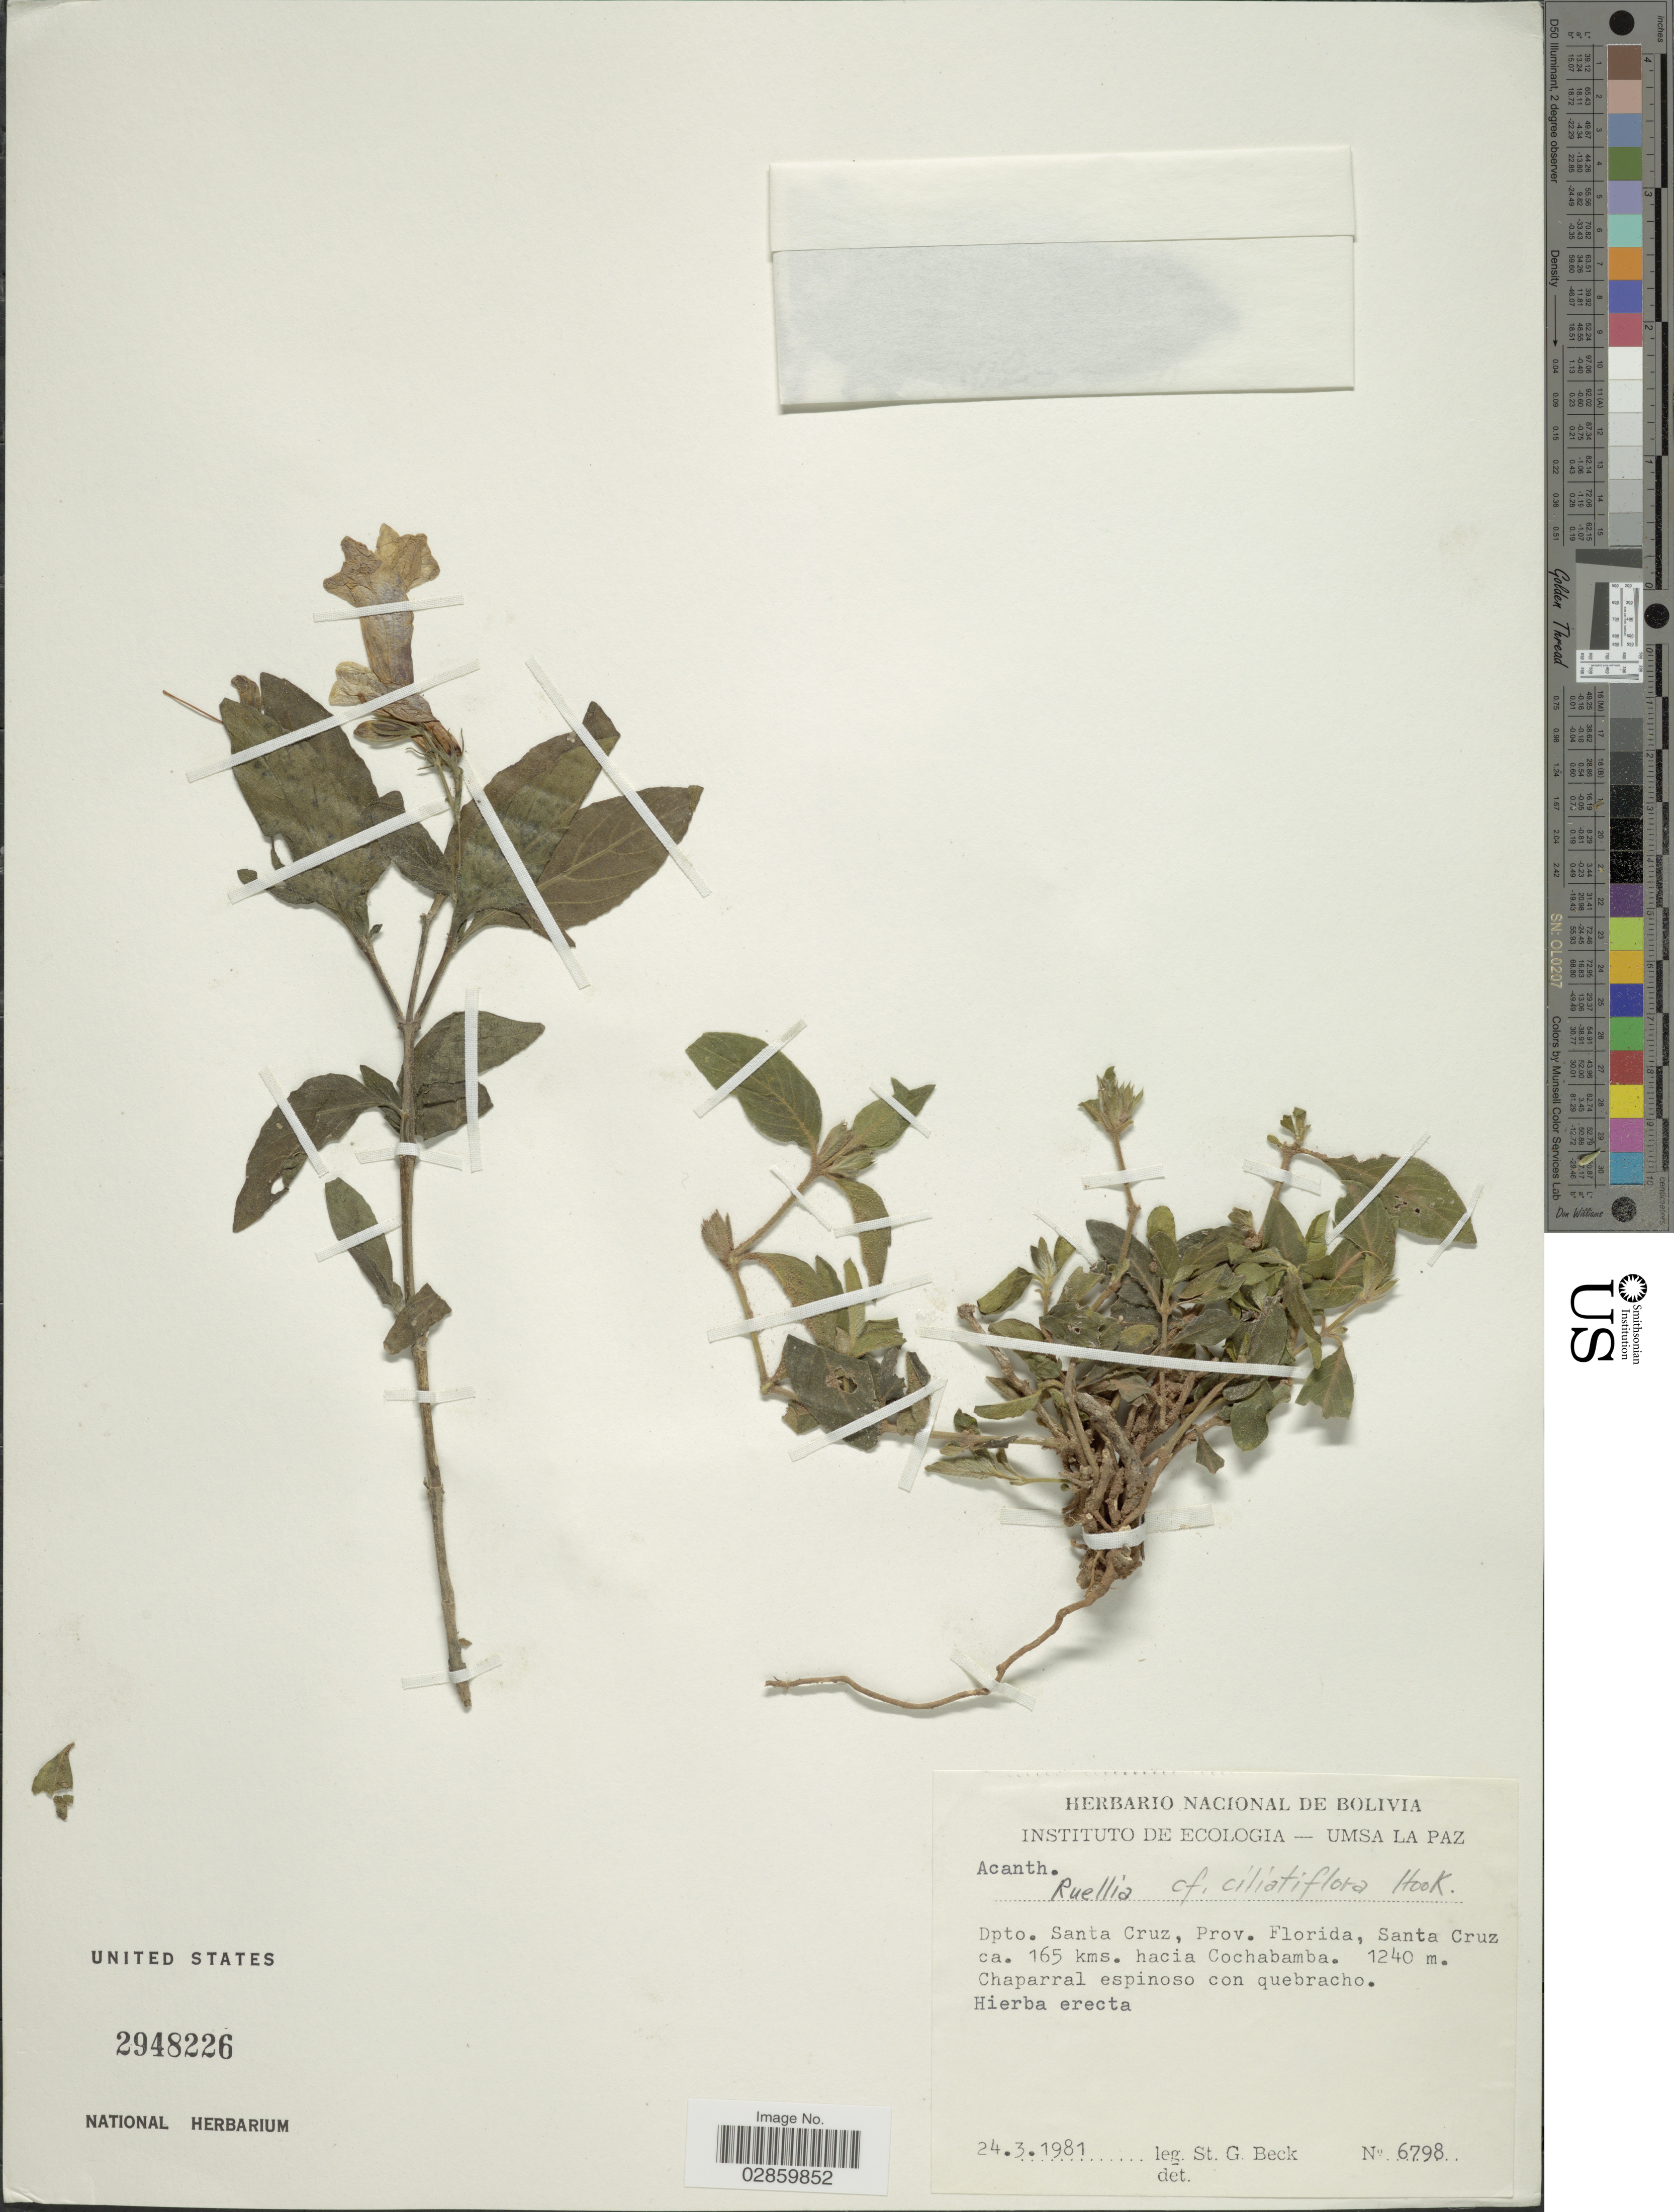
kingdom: Plantae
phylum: Tracheophyta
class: Magnoliopsida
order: Lamiales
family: Acanthaceae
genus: Ruellia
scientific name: Ruellia ciliatiflora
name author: Hook.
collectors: S. G. Beck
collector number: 6798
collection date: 1981-03-24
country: Bolivia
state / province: Santa Cruz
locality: Dpto. Santa Cruz, Prov. Florida, Santa Cruz ca. 165 kms. hacia Cochabamba.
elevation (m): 1240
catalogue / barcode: US 2948226